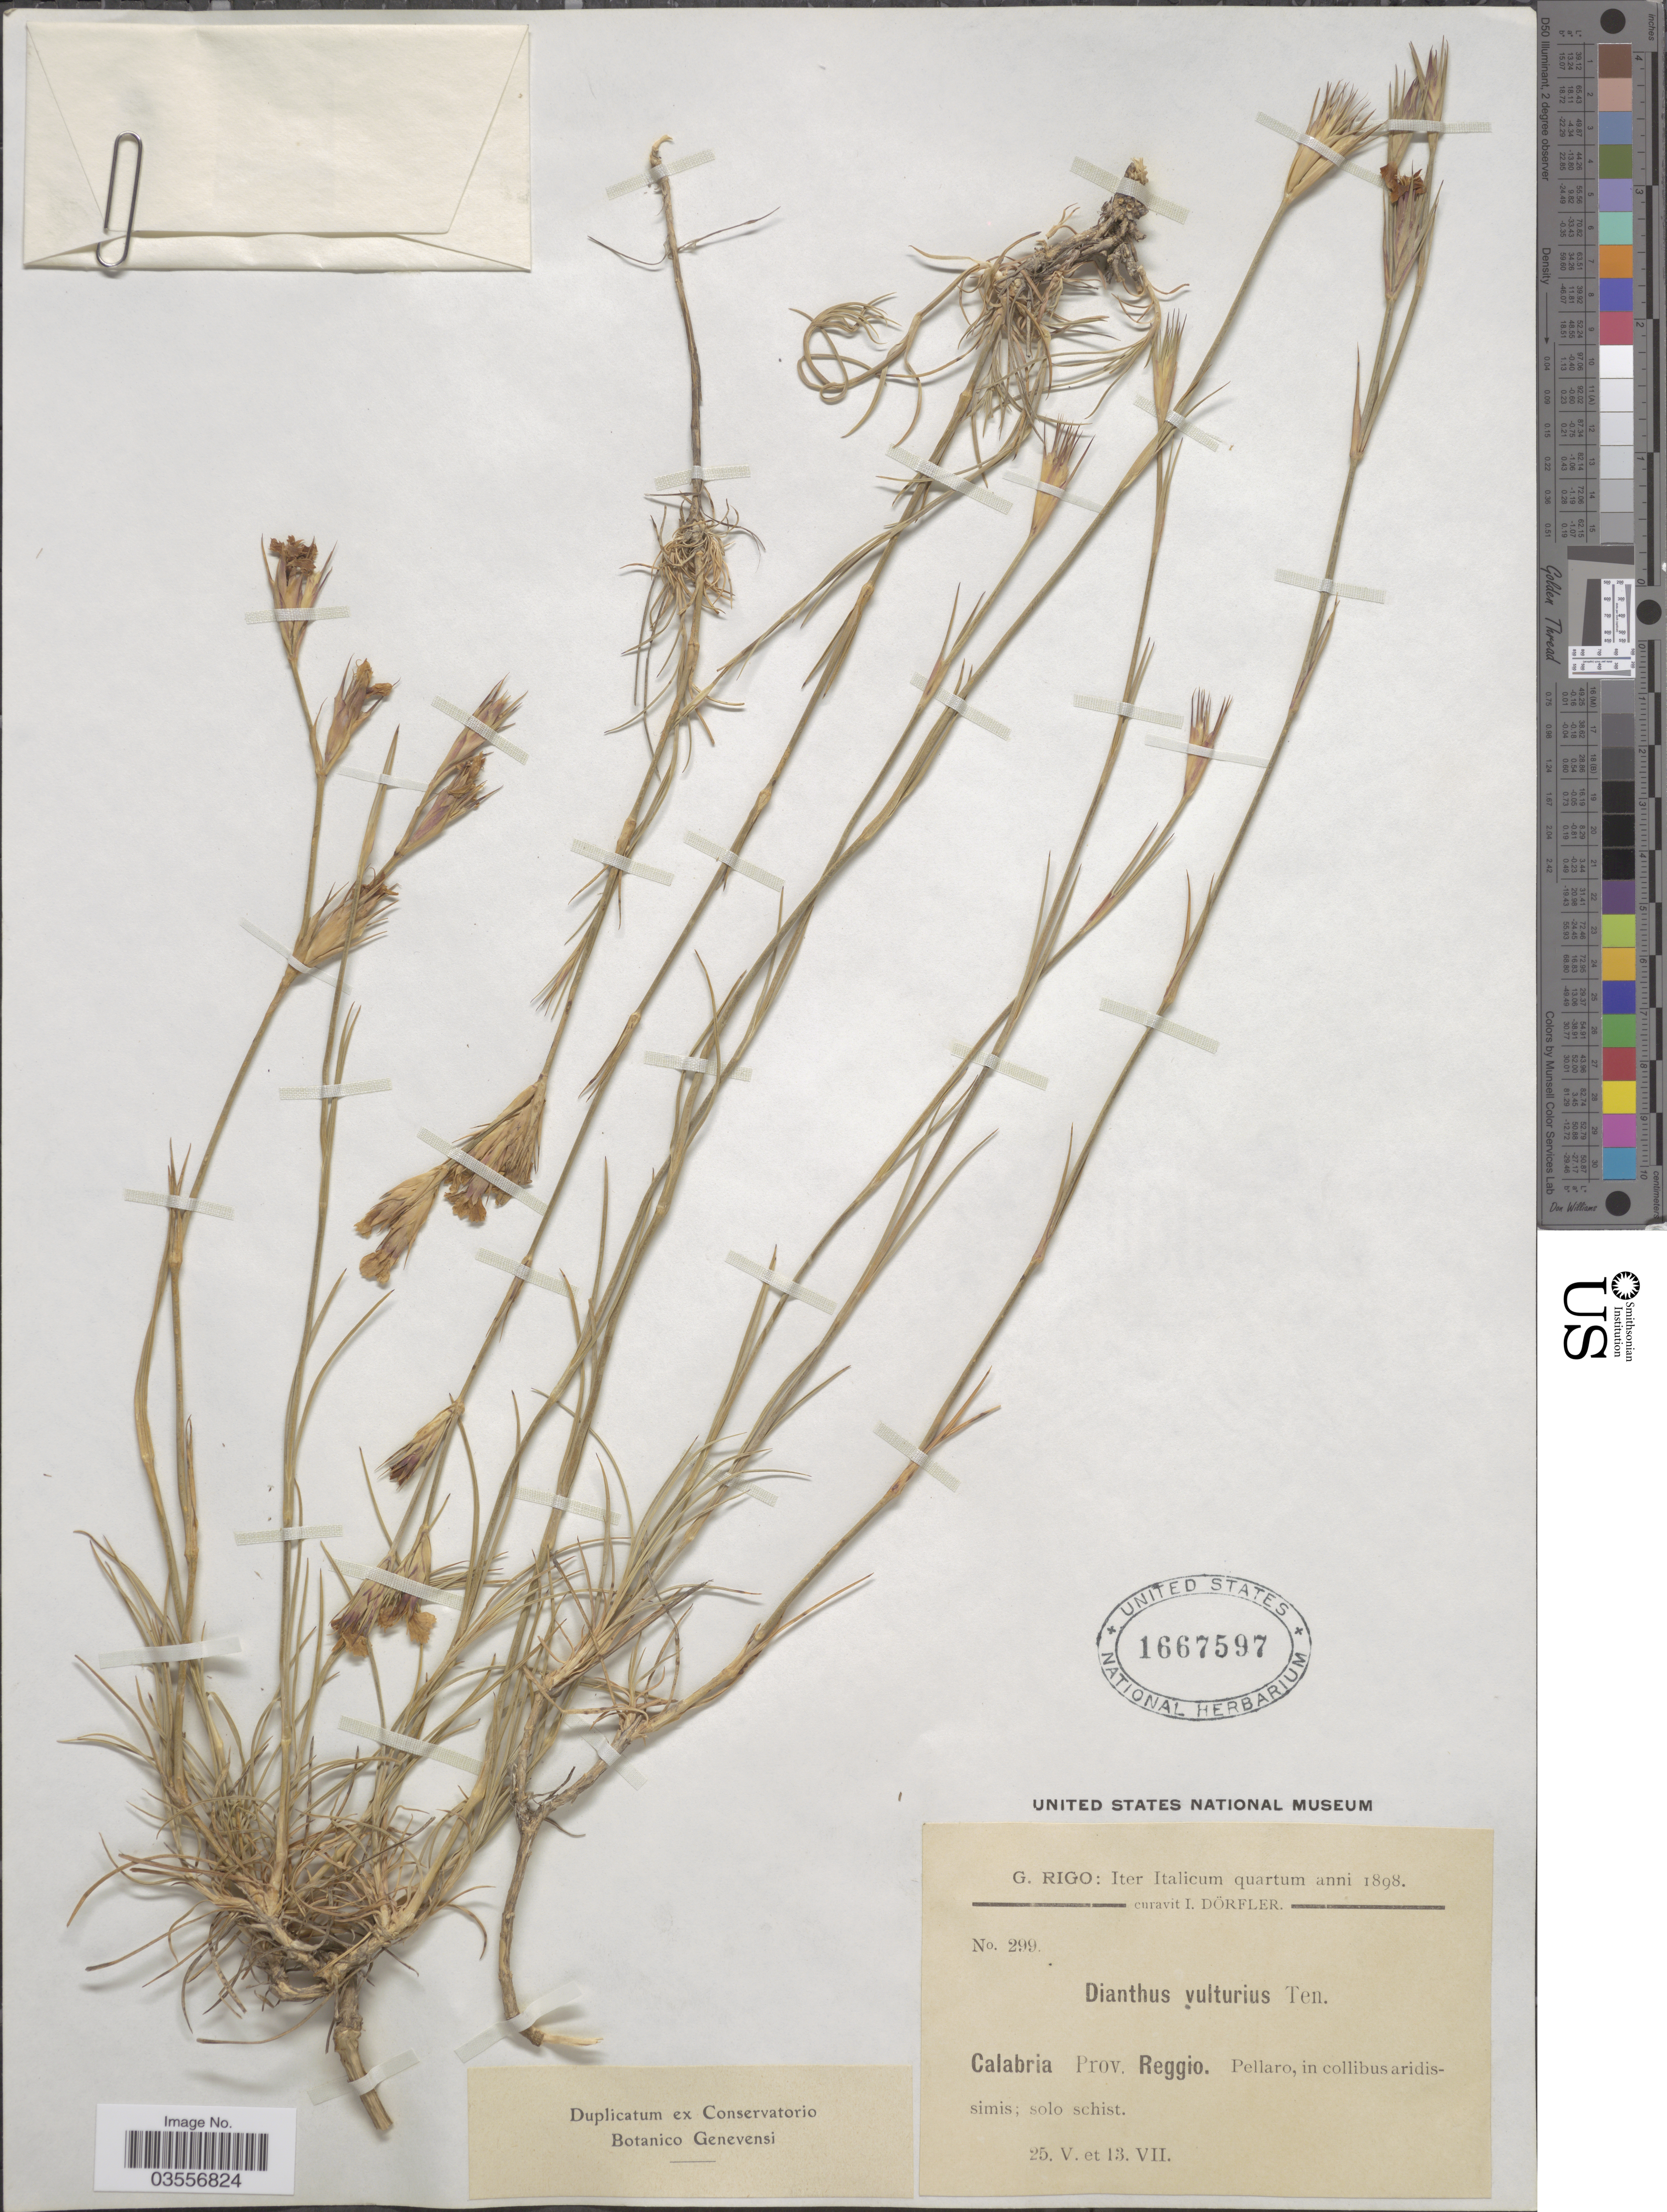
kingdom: Plantae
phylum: Tracheophyta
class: Magnoliopsida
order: Caryophyllales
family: Caryophyllaceae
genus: Dianthus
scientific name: Dianthus vulturius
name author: Gussone & Ten.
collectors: G. Rigo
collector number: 299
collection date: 1898-05-25/1898-07-13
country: Italy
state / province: Calabria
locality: Italicum quartum. Calabria Prov. Reggio. Pellaro , in collbus aridis-simis; solo schist.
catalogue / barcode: US 1667597